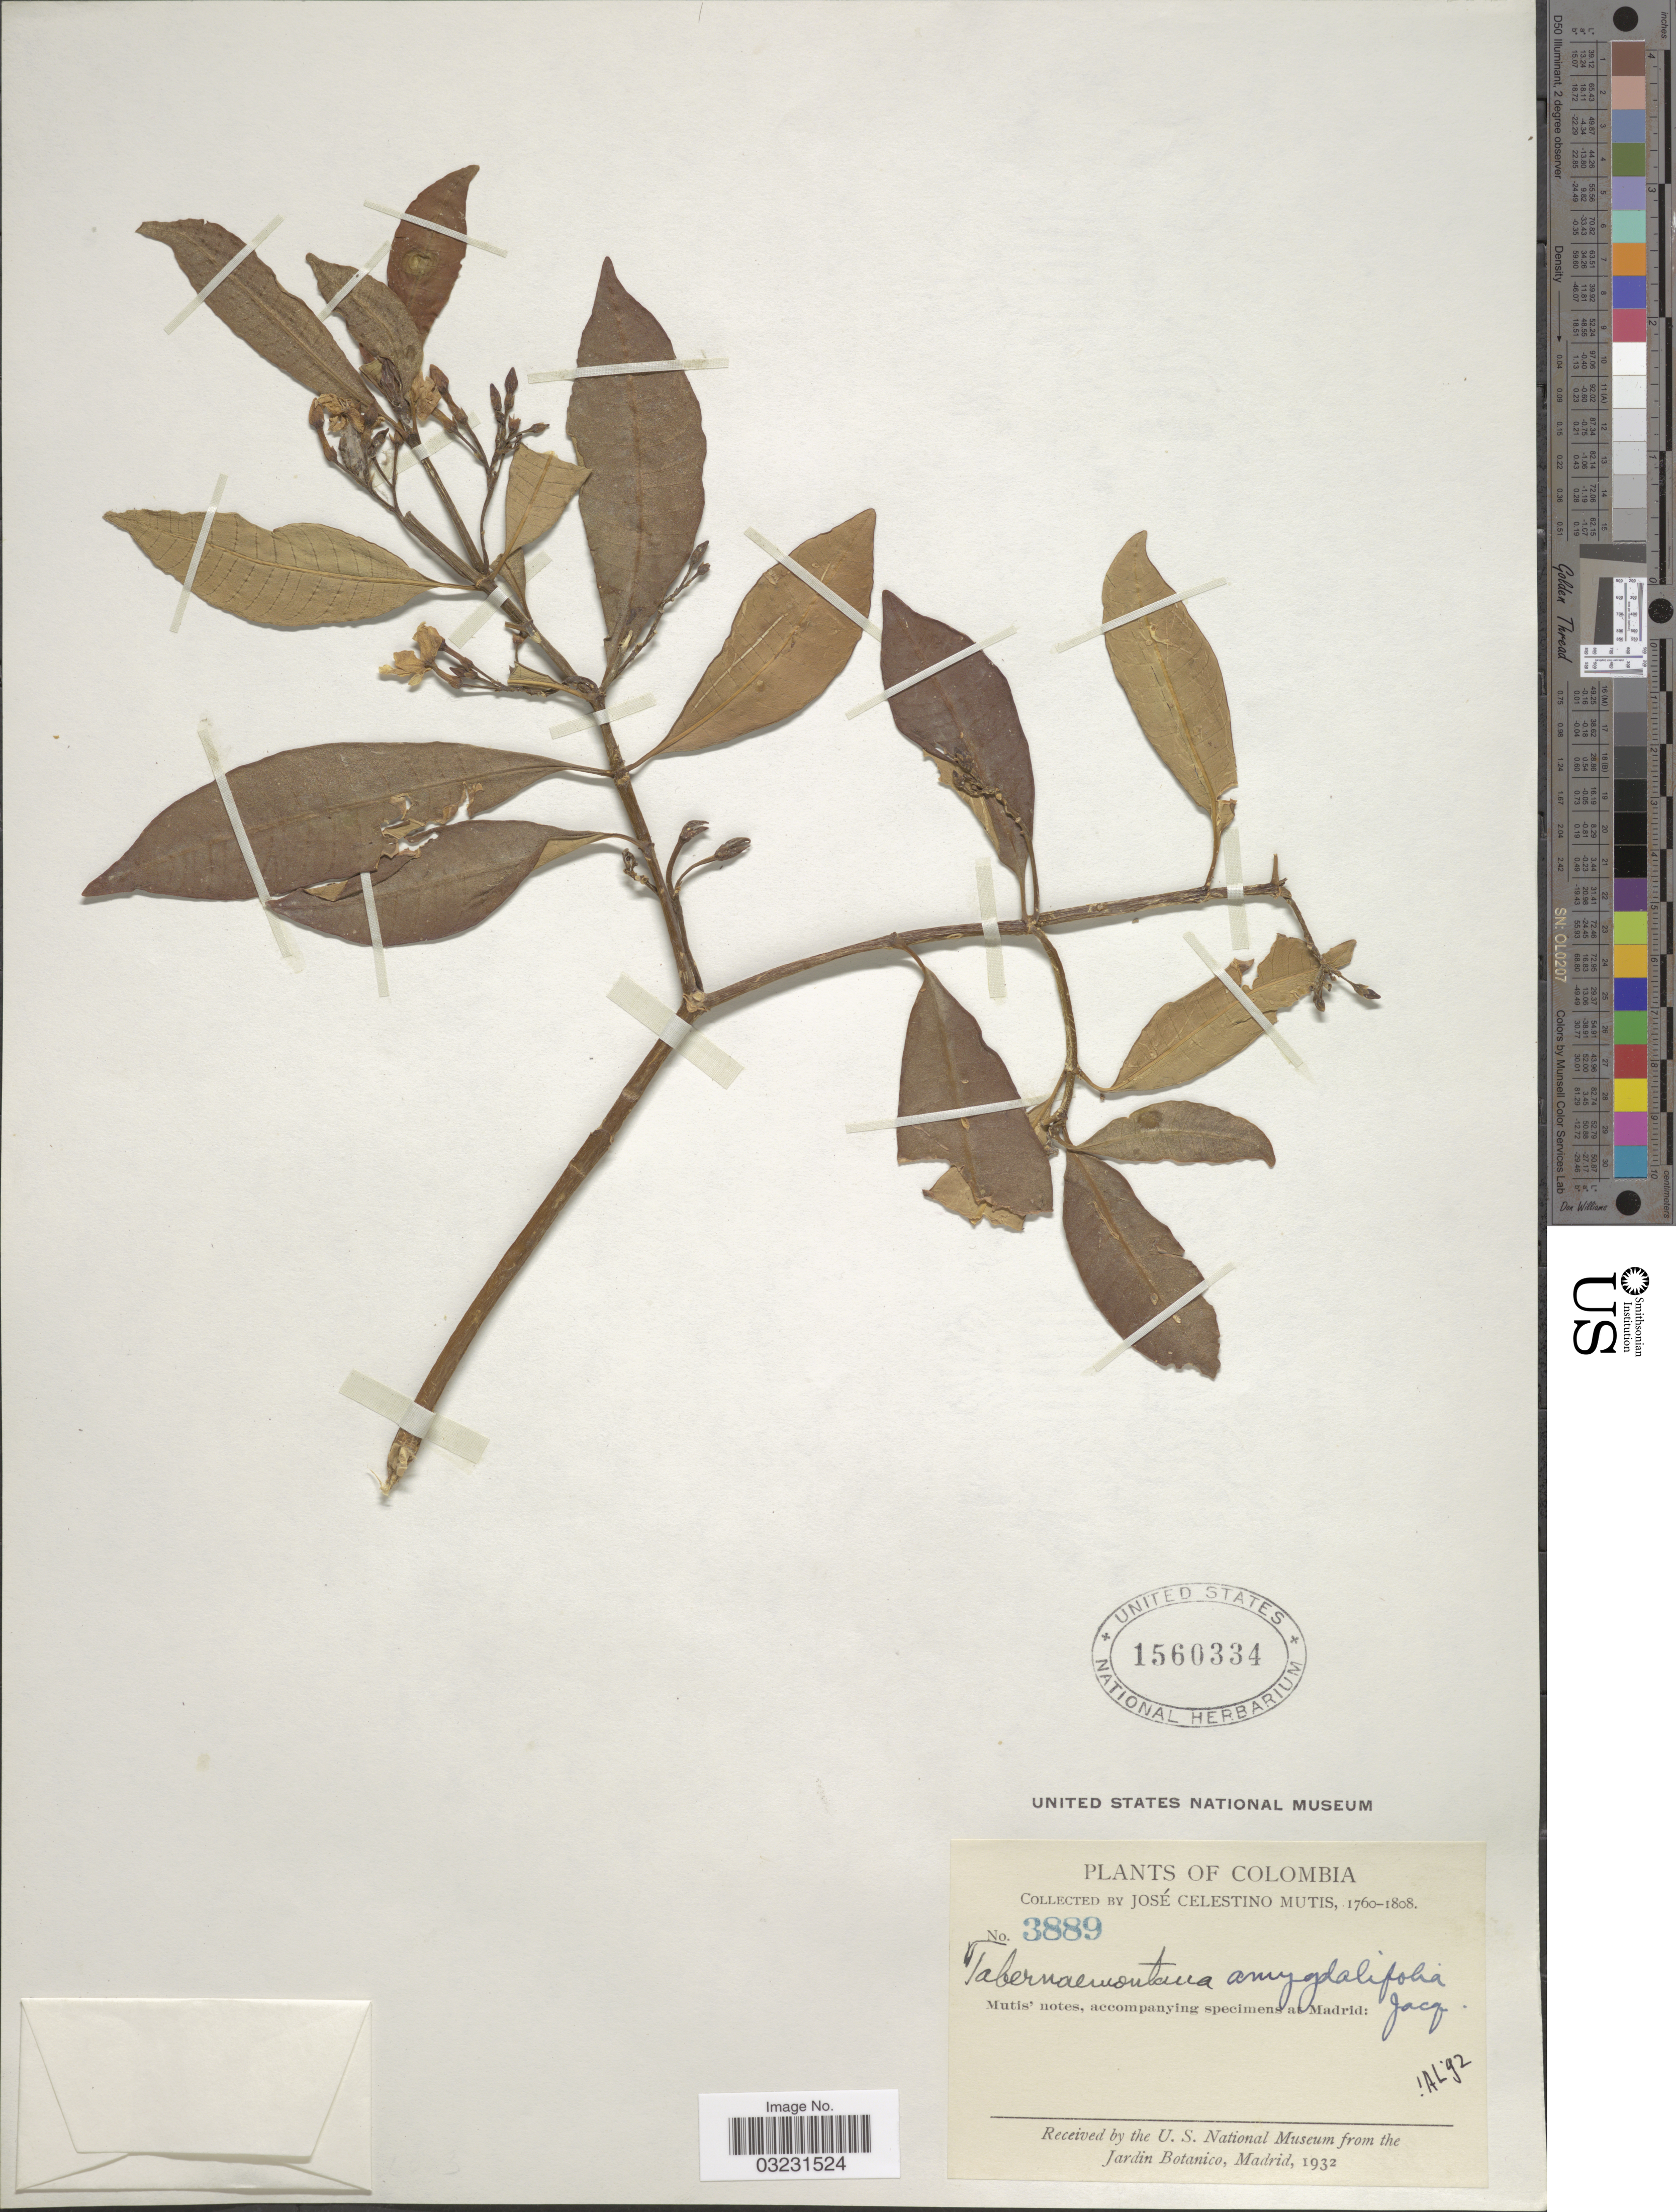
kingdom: Plantae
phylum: Tracheophyta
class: Magnoliopsida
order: Gentianales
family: Apocynaceae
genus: Tabernaemontana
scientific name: Tabernaemontana amygdalifolia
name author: Jacq.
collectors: J. C. B. Mutis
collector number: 3889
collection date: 1760/1808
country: Colombia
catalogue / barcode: US 1560334